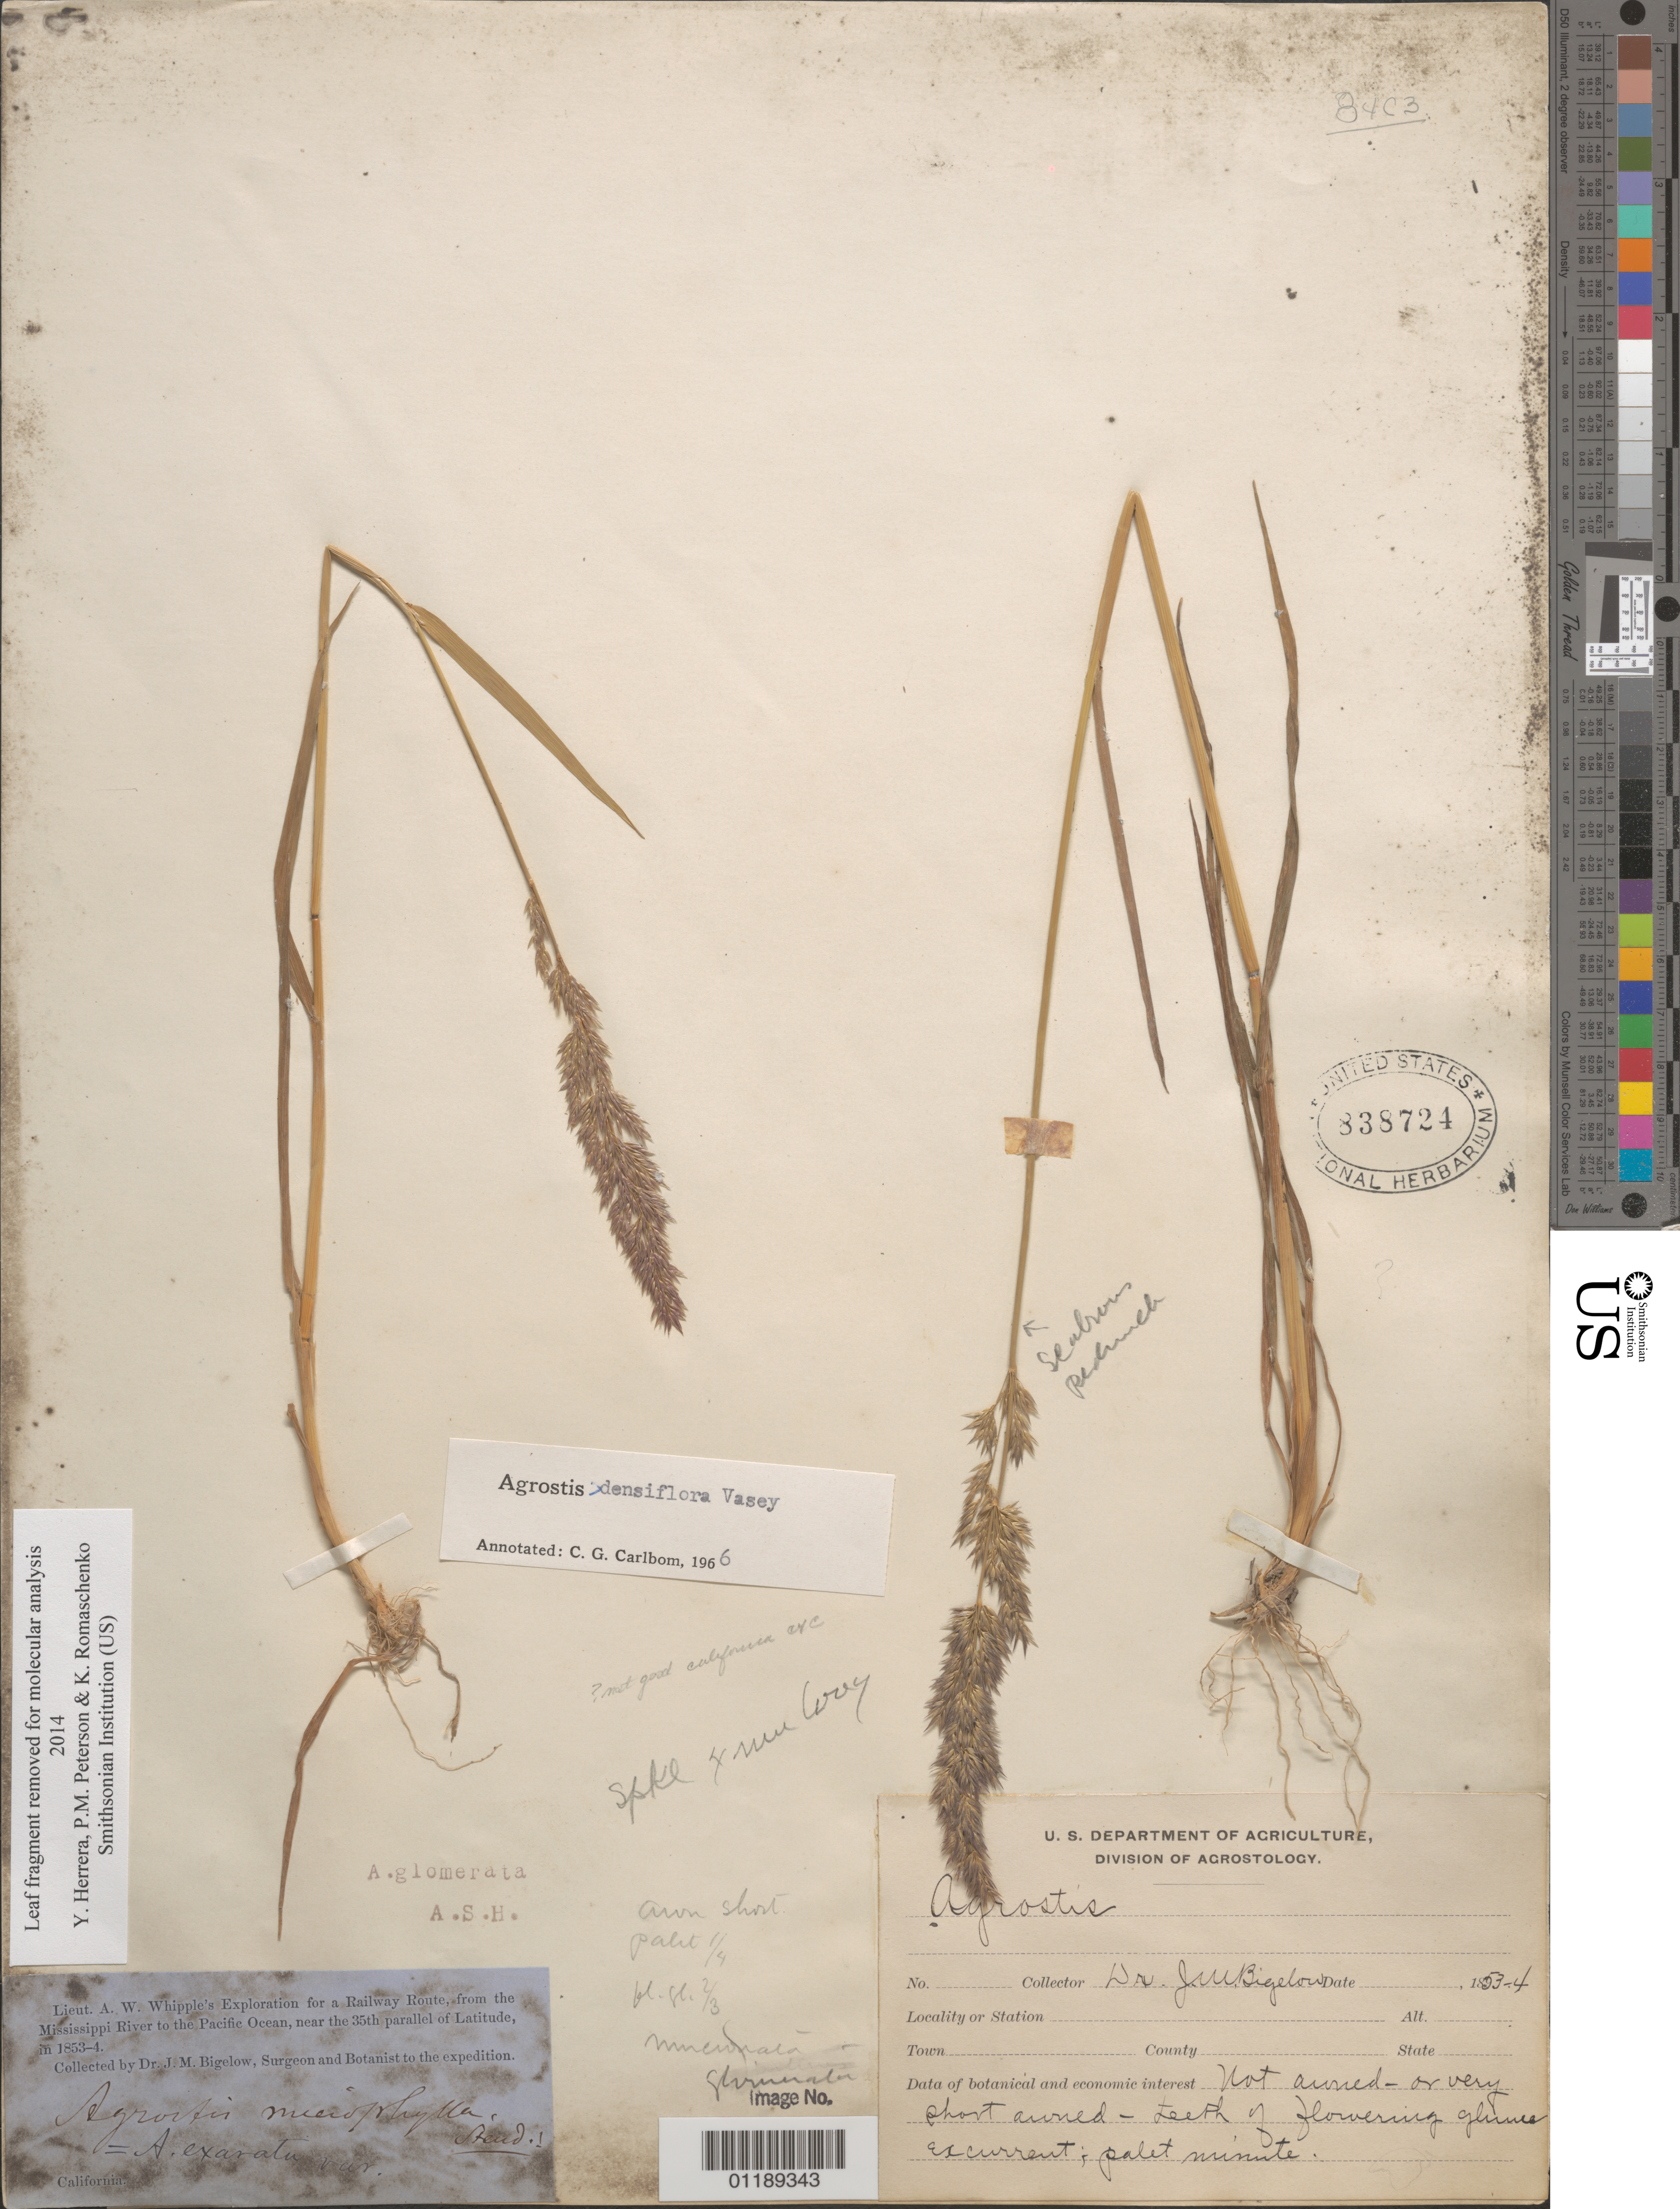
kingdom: Plantae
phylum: Tracheophyta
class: Liliopsida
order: Poales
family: Poaceae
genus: Agrostis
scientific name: Agrostis densiflora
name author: Vasey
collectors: J. M. Bigelow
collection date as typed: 1853 to -- --- 1854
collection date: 1853/1854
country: United States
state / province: California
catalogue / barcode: US 838724